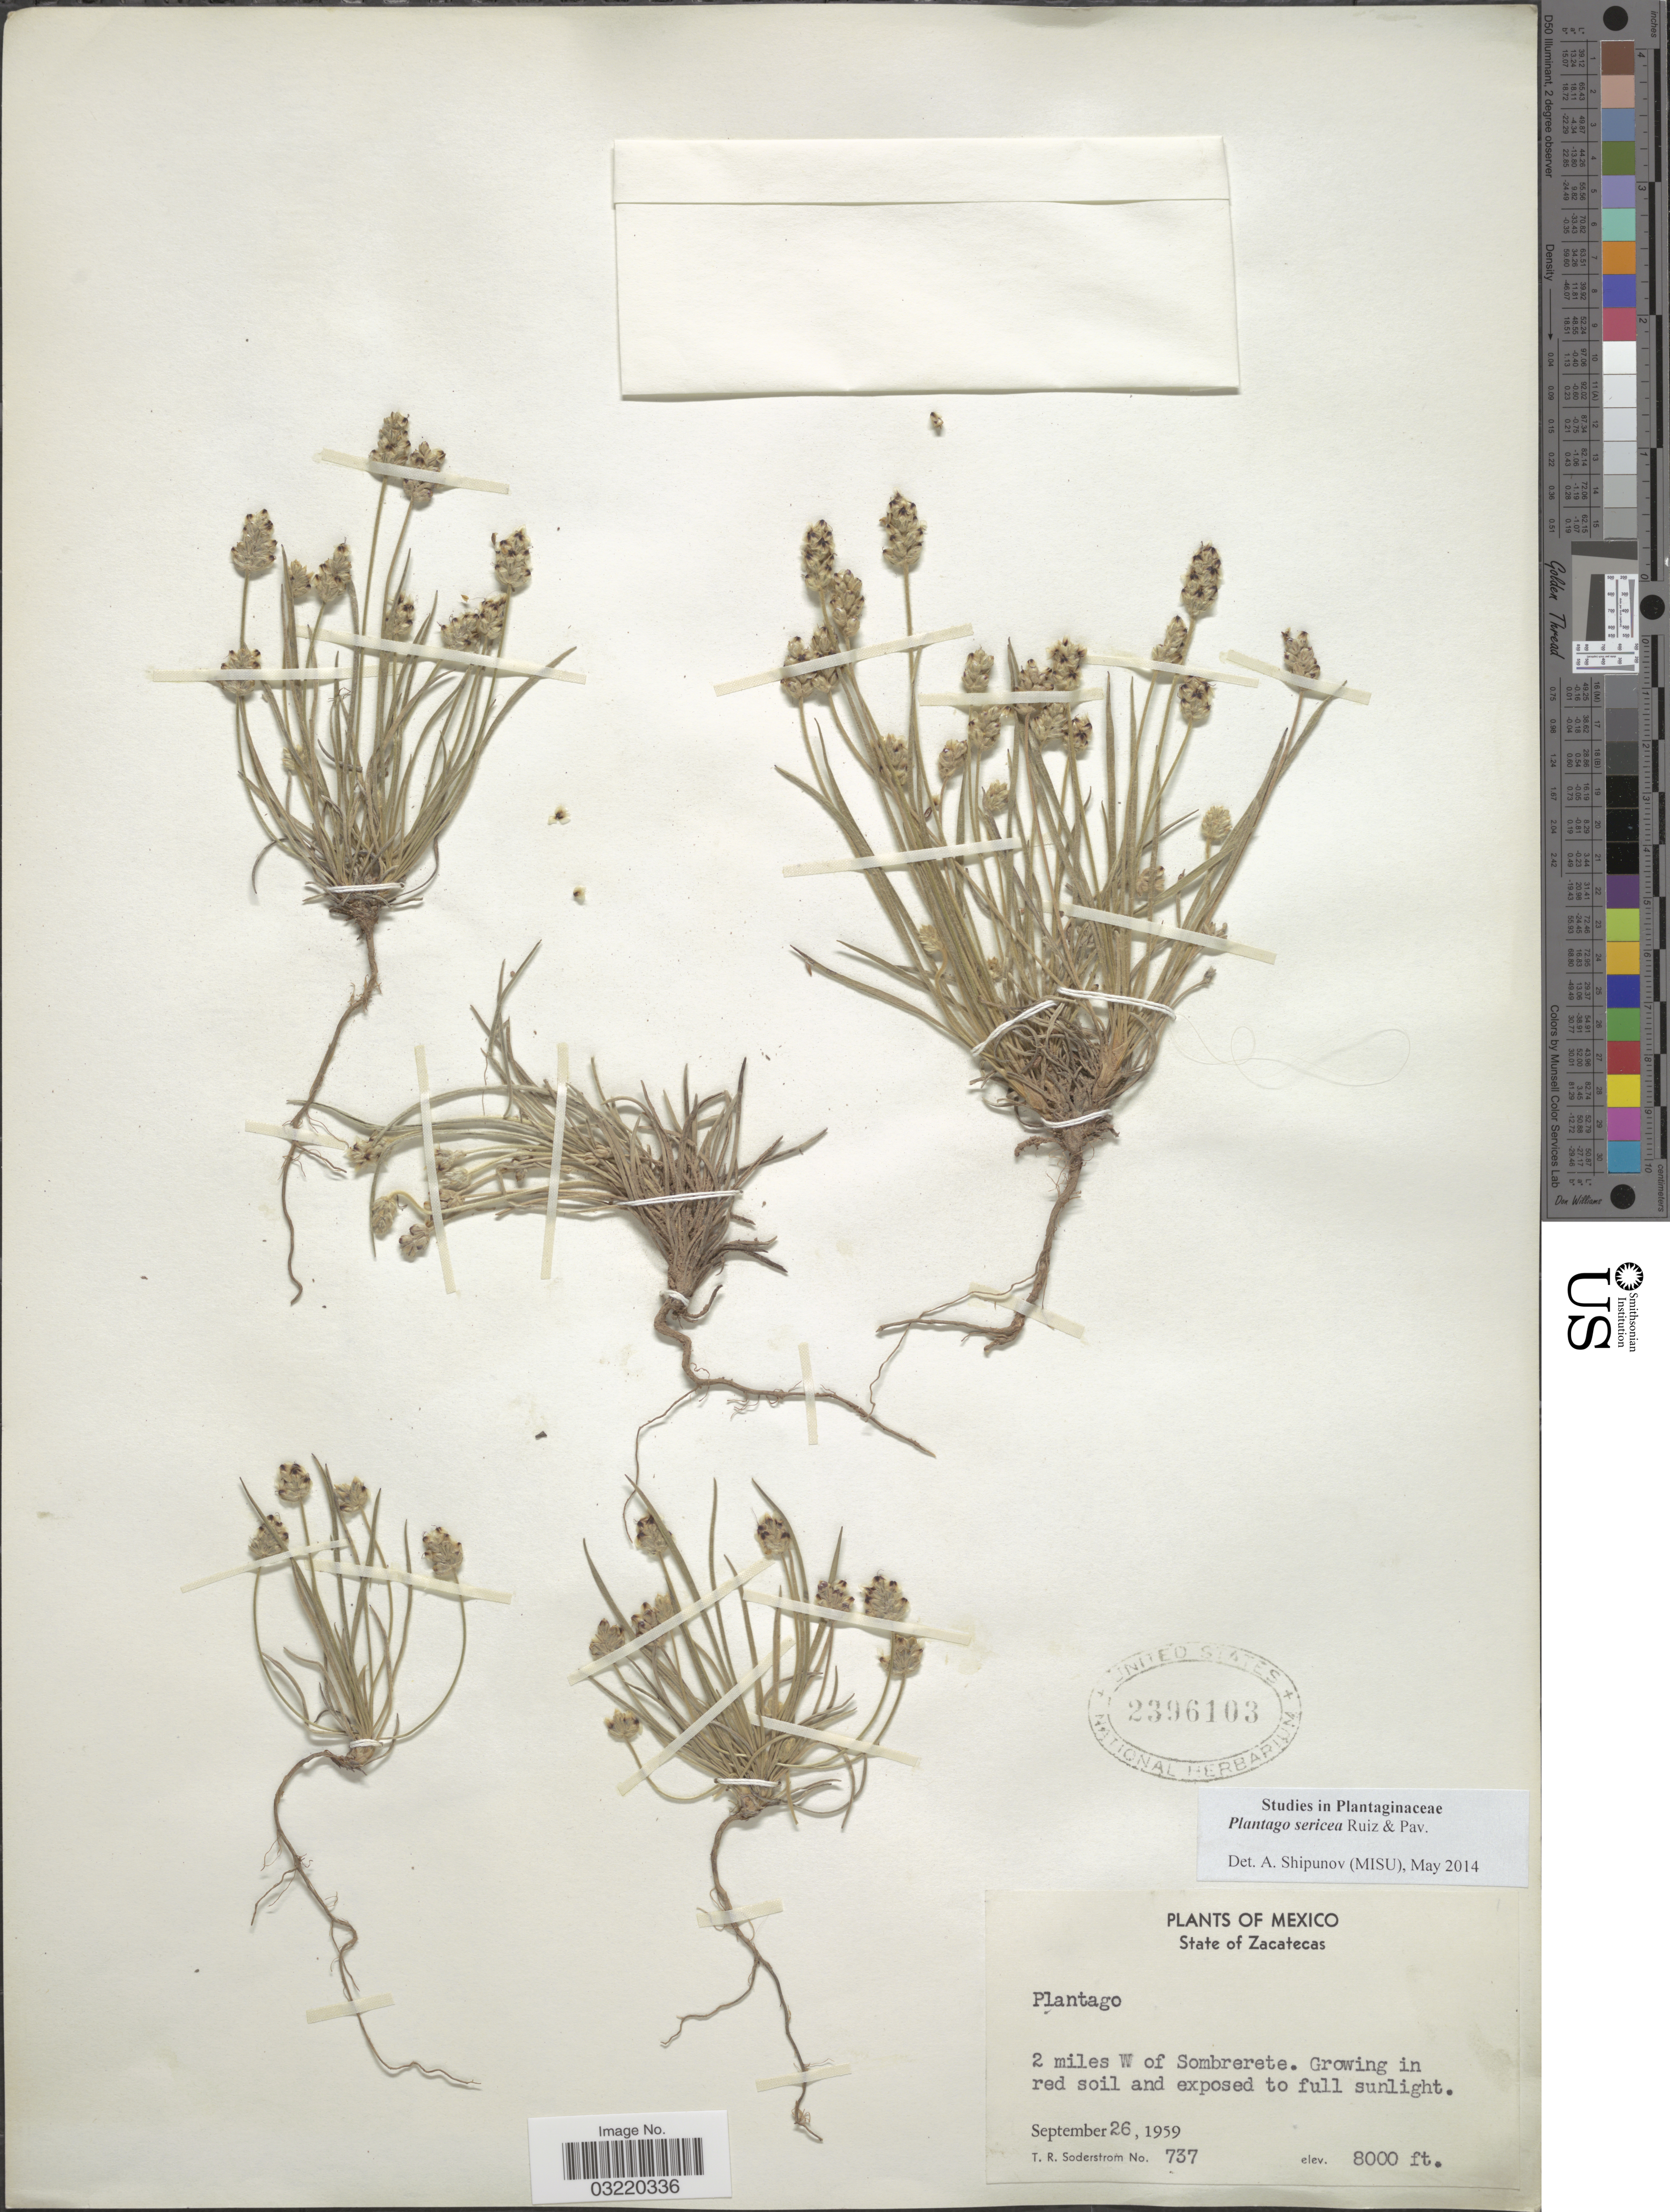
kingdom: Plantae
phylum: Tracheophyta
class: Magnoliopsida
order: Lamiales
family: Plantaginaceae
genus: Plantago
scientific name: Plantago sericea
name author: Ruiz & Pav.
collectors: T. R. Soderstrom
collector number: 737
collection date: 1959-09-26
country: Mexico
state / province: Zacatecas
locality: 2 miles W of Sombrerete.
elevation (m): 2438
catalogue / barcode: US 2396103